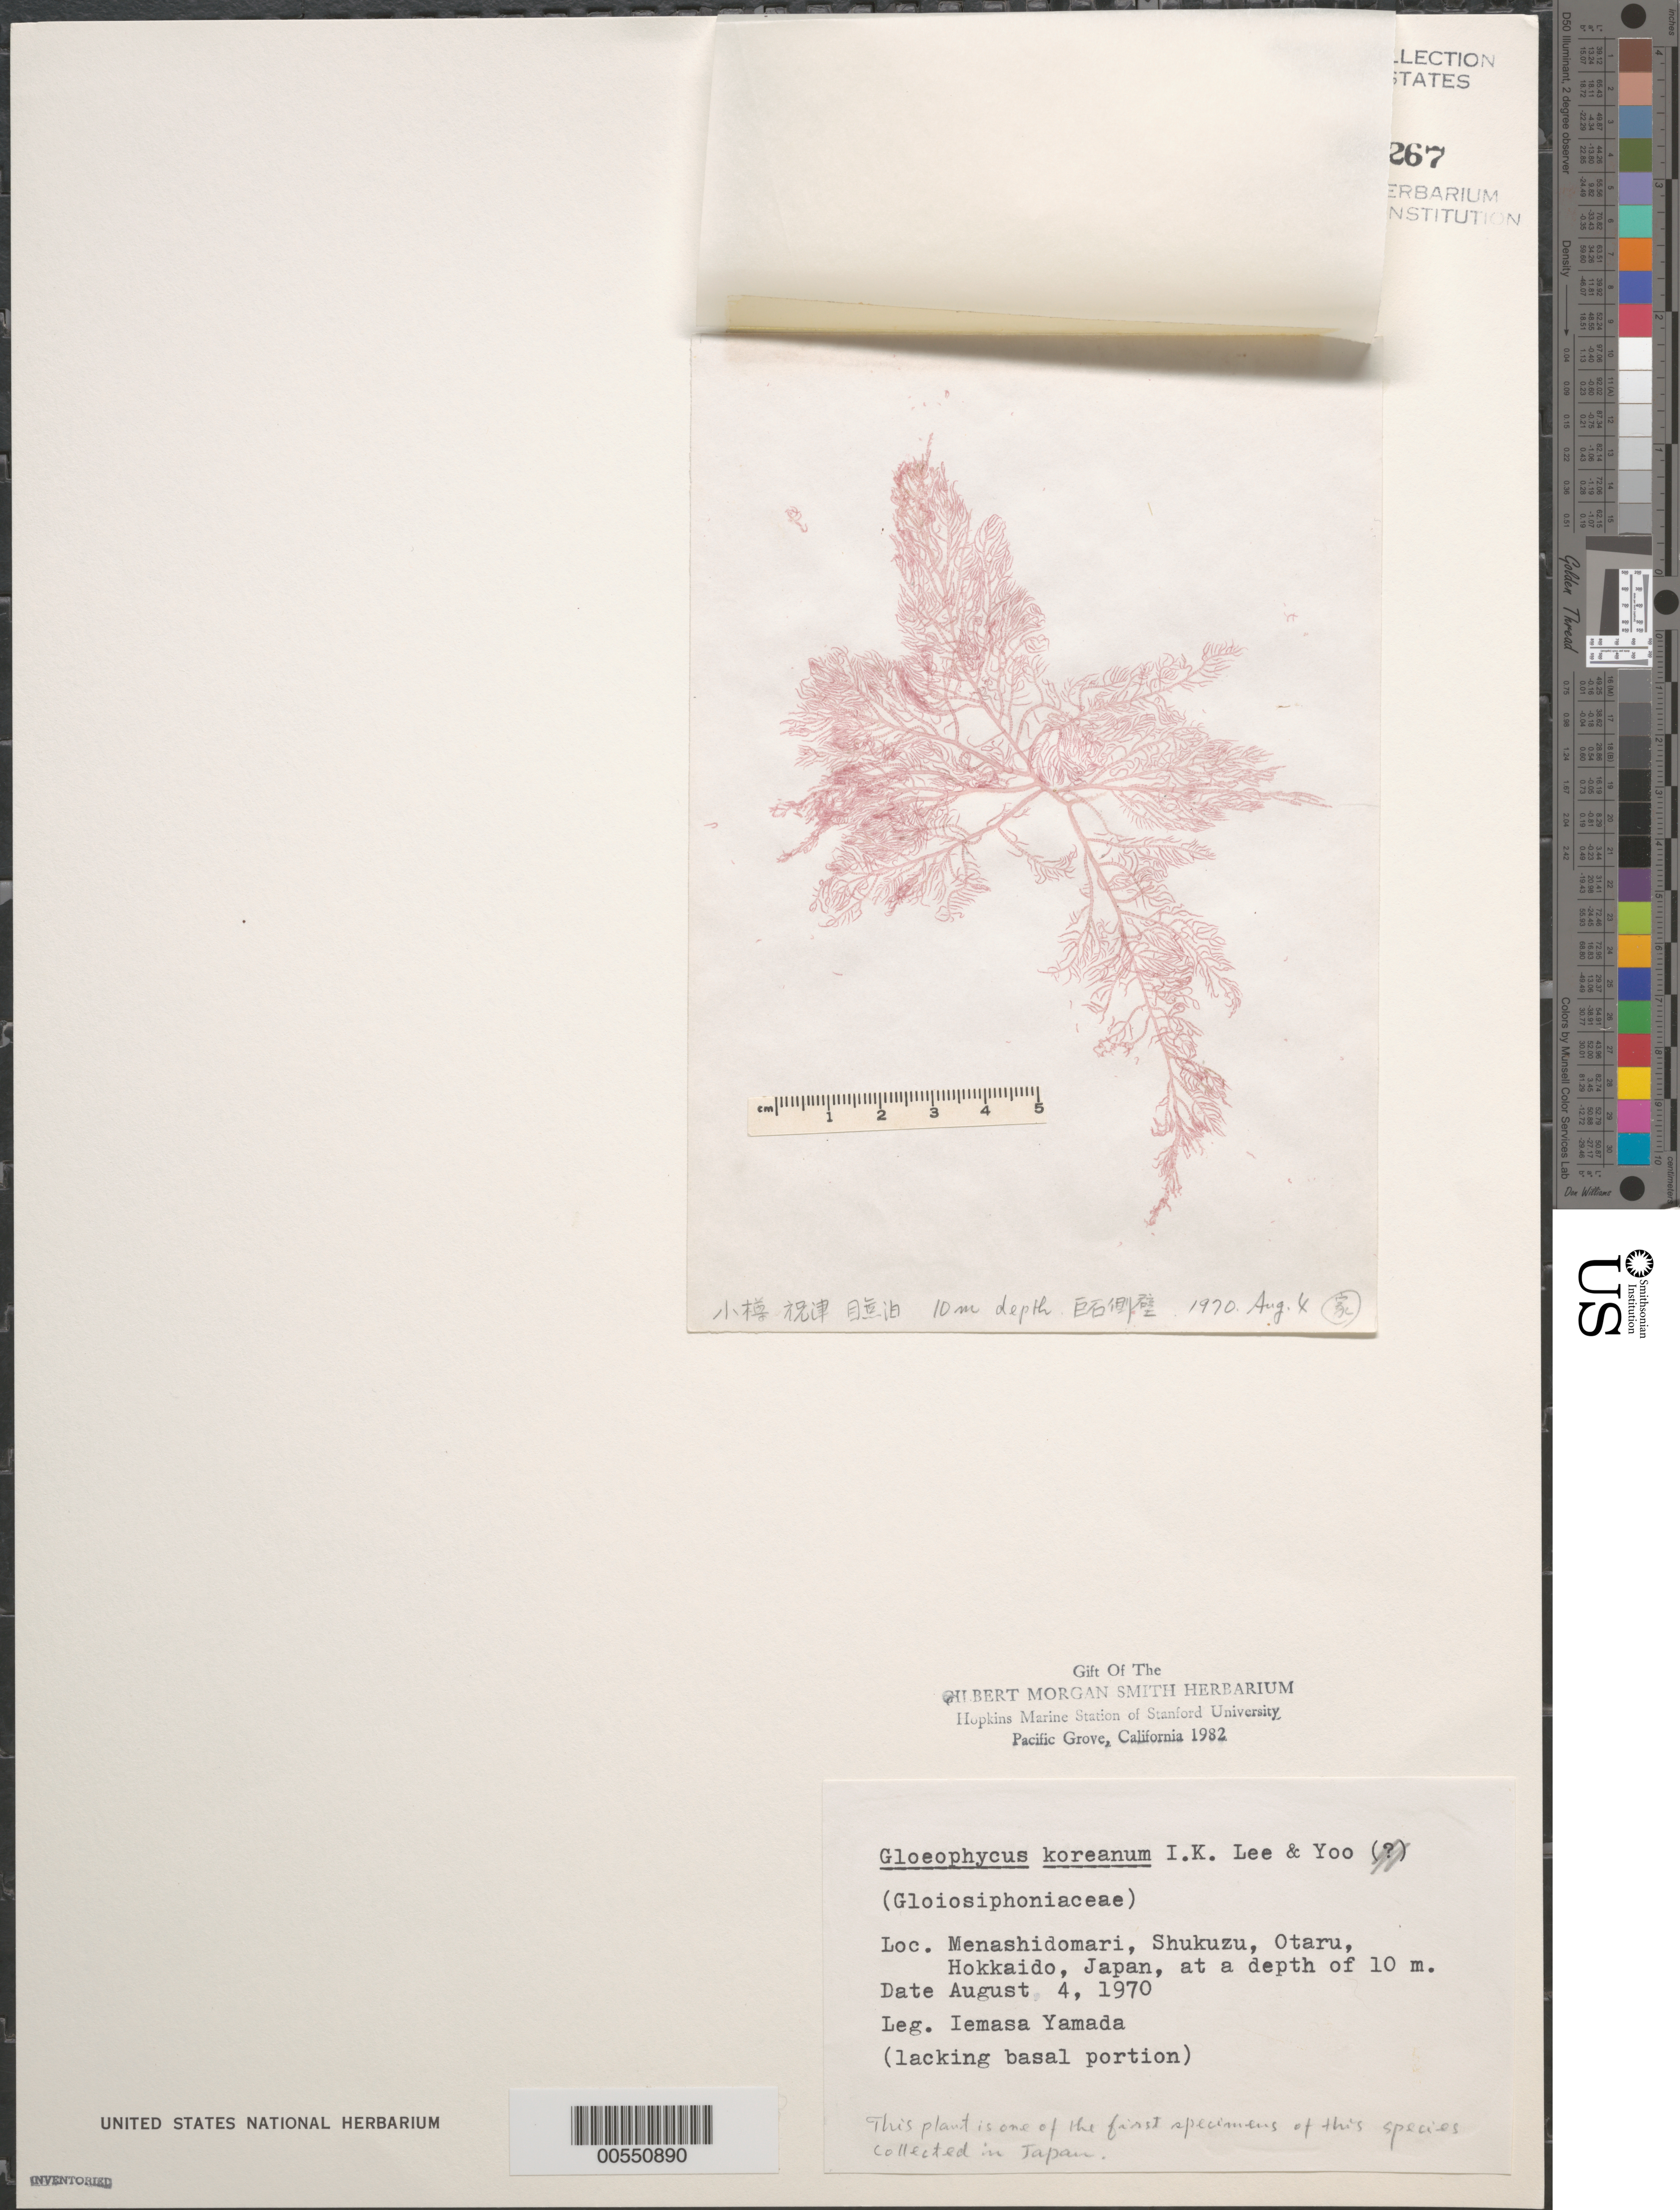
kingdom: Plantae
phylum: Rhodophyta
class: Florideophyceae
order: Gigartinales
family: Gloiosiphoniaceae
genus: Gloeophycus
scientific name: Gloeophycus koreanum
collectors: I. Yamada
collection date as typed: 04 Aug 1970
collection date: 1970-08-04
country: Japan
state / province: Hokkaido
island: Hokkaido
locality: Menashidomari, Shukuzu, Otaru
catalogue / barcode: US 89267